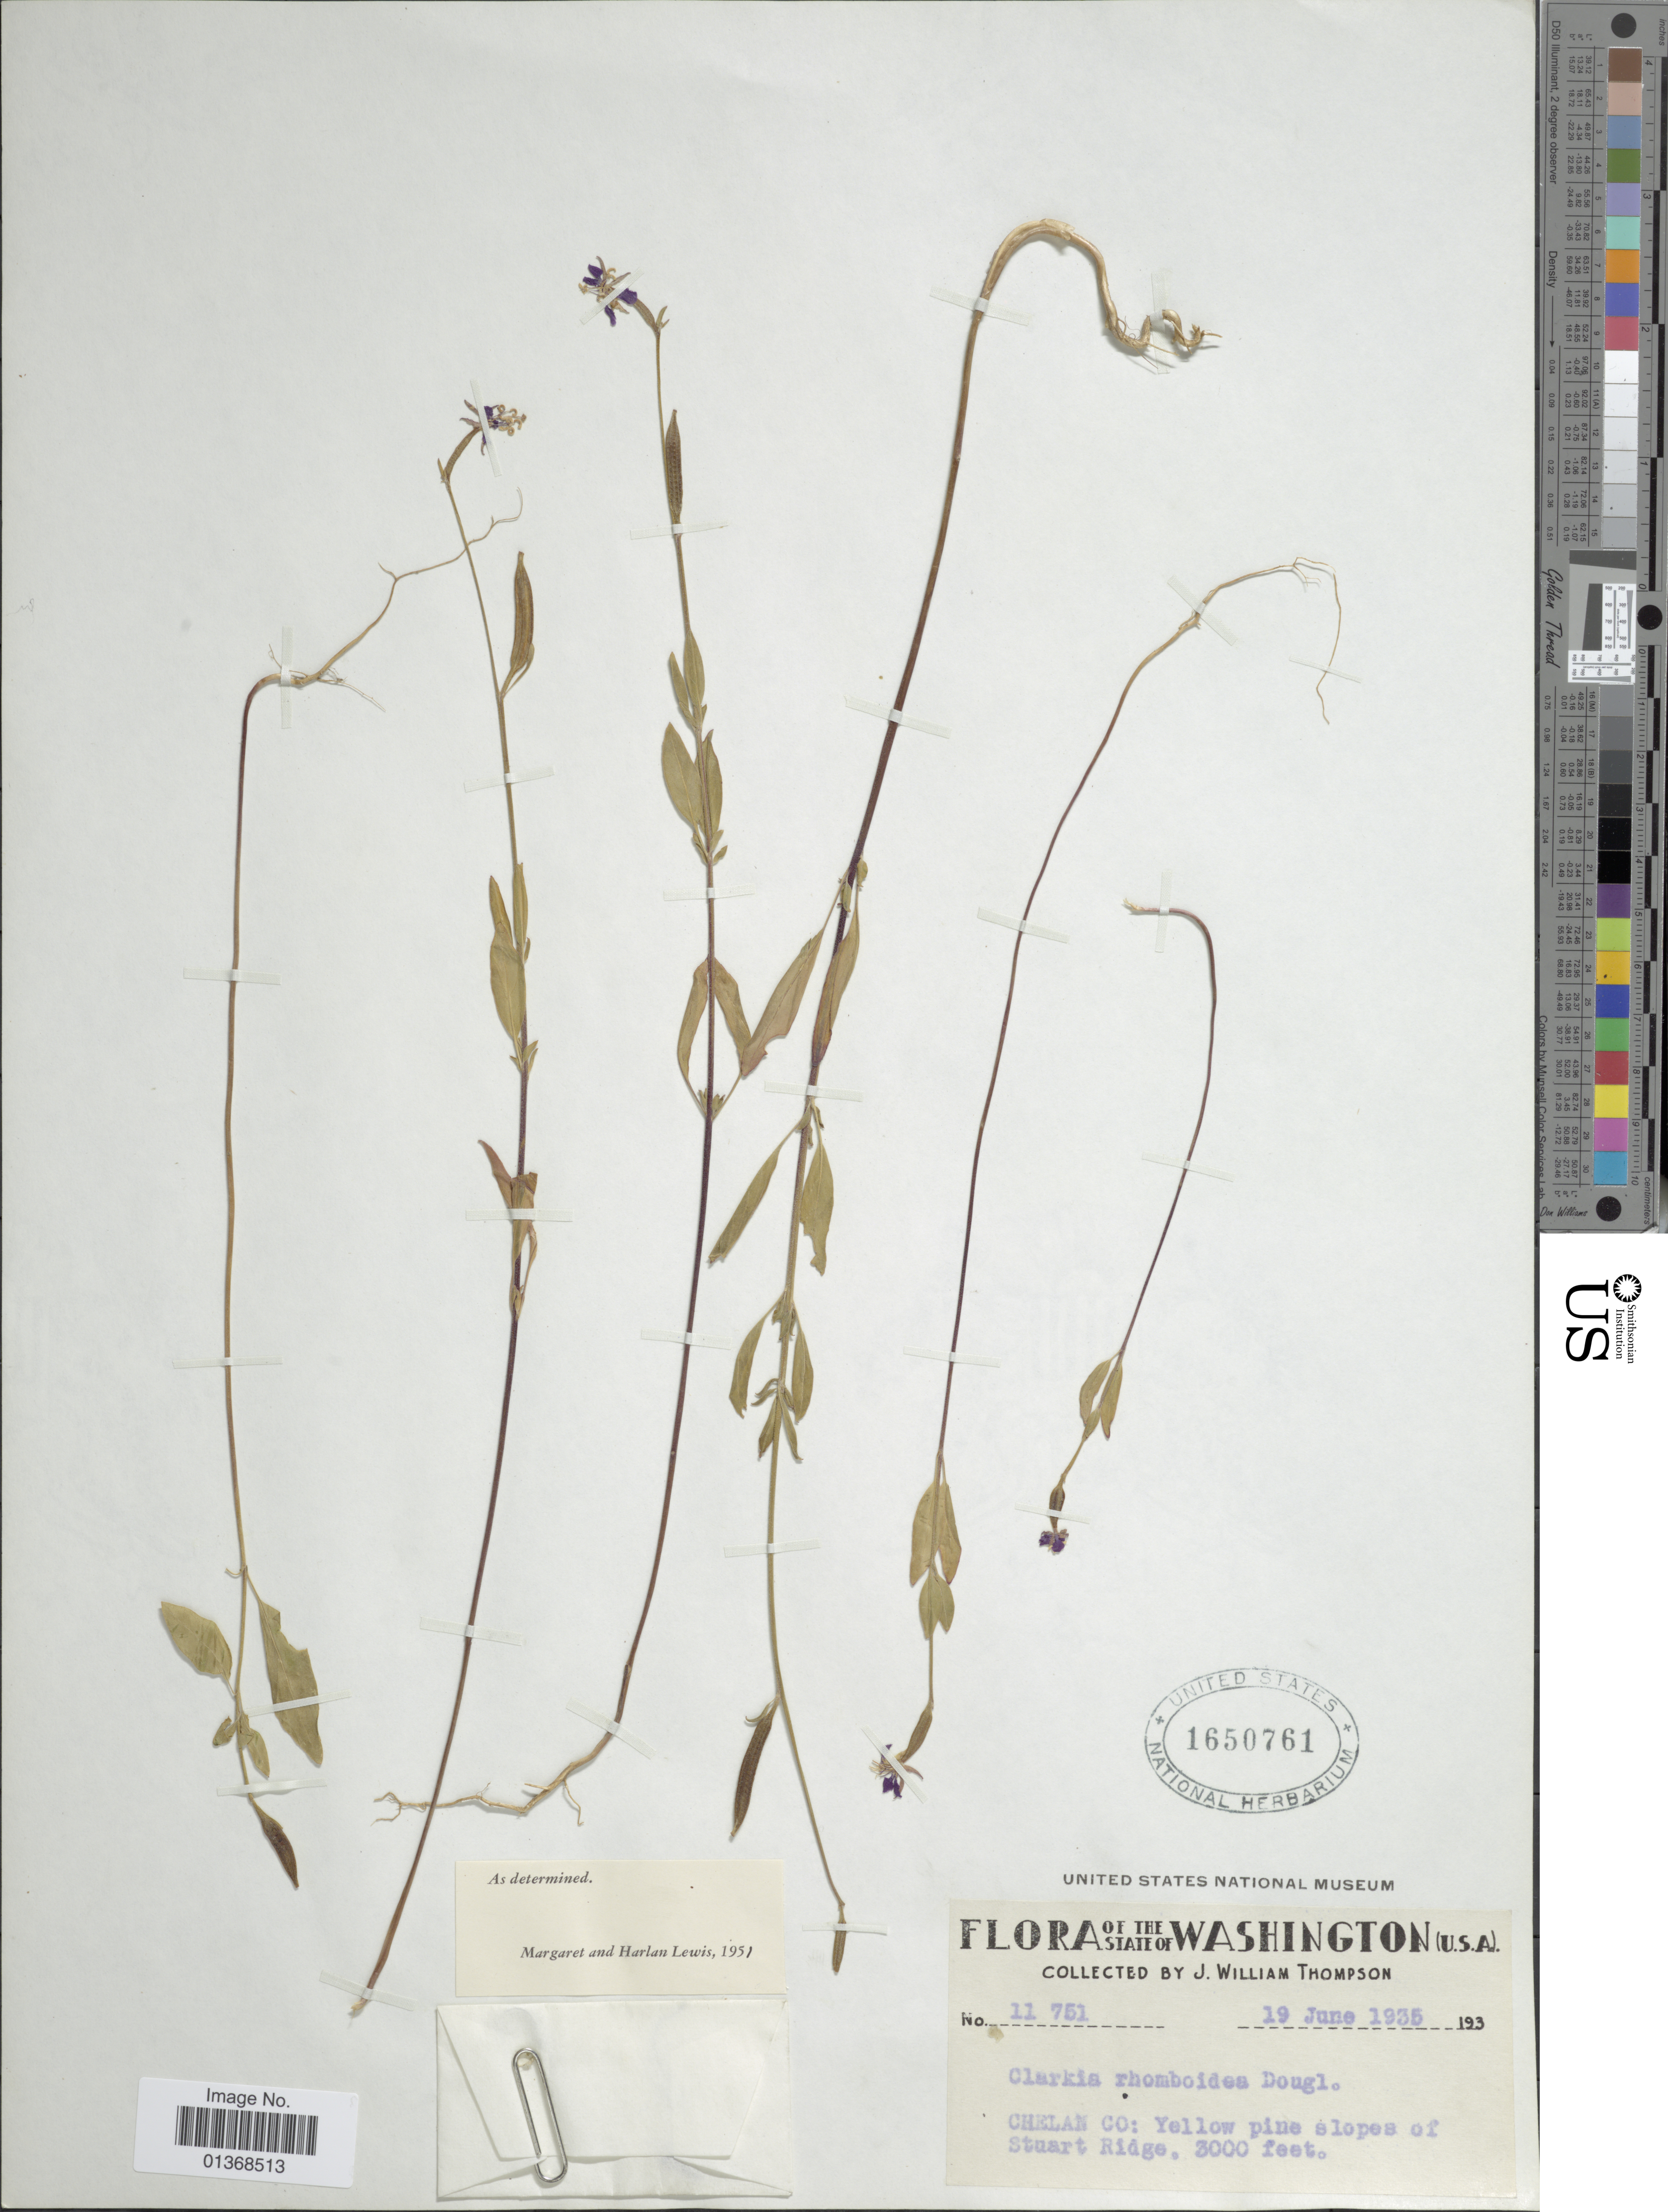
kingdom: Plantae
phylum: Tracheophyta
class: Magnoliopsida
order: Myrtales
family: Onagraceae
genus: Clarkia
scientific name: Clarkia rhomboidea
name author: Douglas ex Hook.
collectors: J. W. Thompson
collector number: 11751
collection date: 1935-06-19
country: United States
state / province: Washington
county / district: Chelan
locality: Chelan Co: Yellow pine slopes of Stuart Ridge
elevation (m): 914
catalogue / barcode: US 1650761